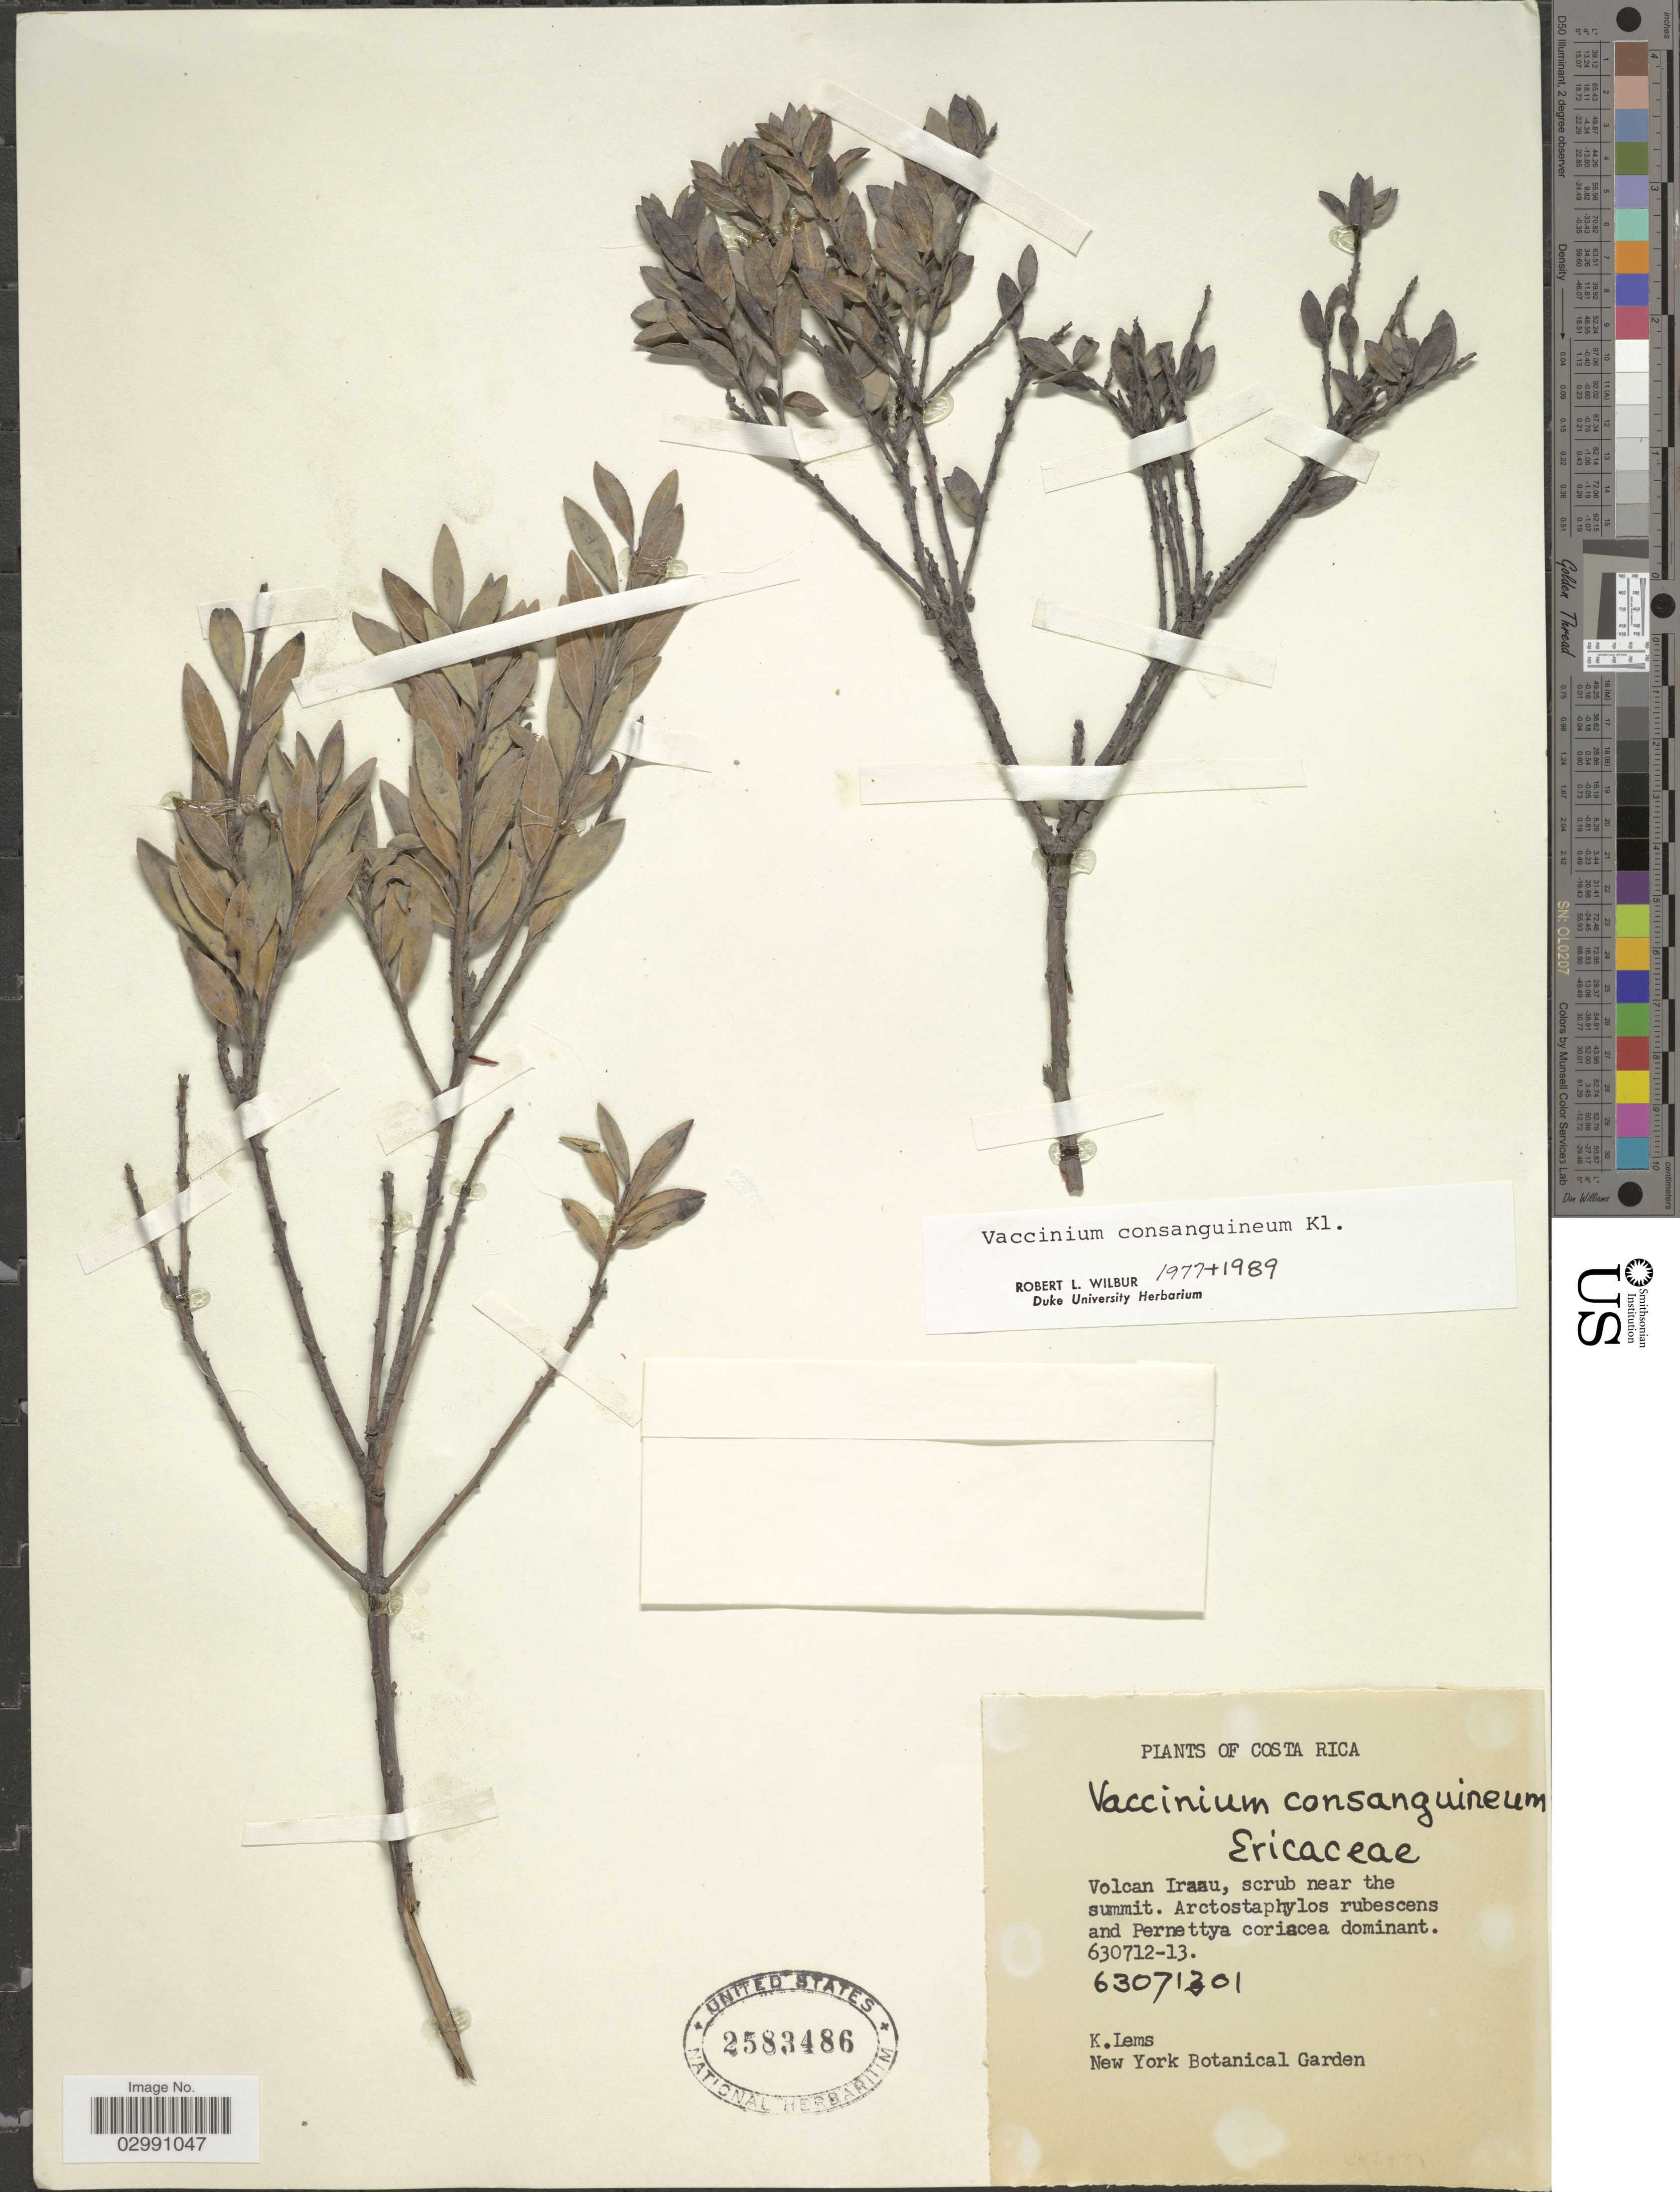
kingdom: Plantae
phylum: Tracheophyta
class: Magnoliopsida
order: Ericales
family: Ericaceae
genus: Vaccinium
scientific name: Vaccinium consanguineum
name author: Klotzsch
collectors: K. Lems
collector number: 630712-13/ 63071301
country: Costa Rica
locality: Volcan Irzau, scrub near the summit.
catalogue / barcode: US 2583486